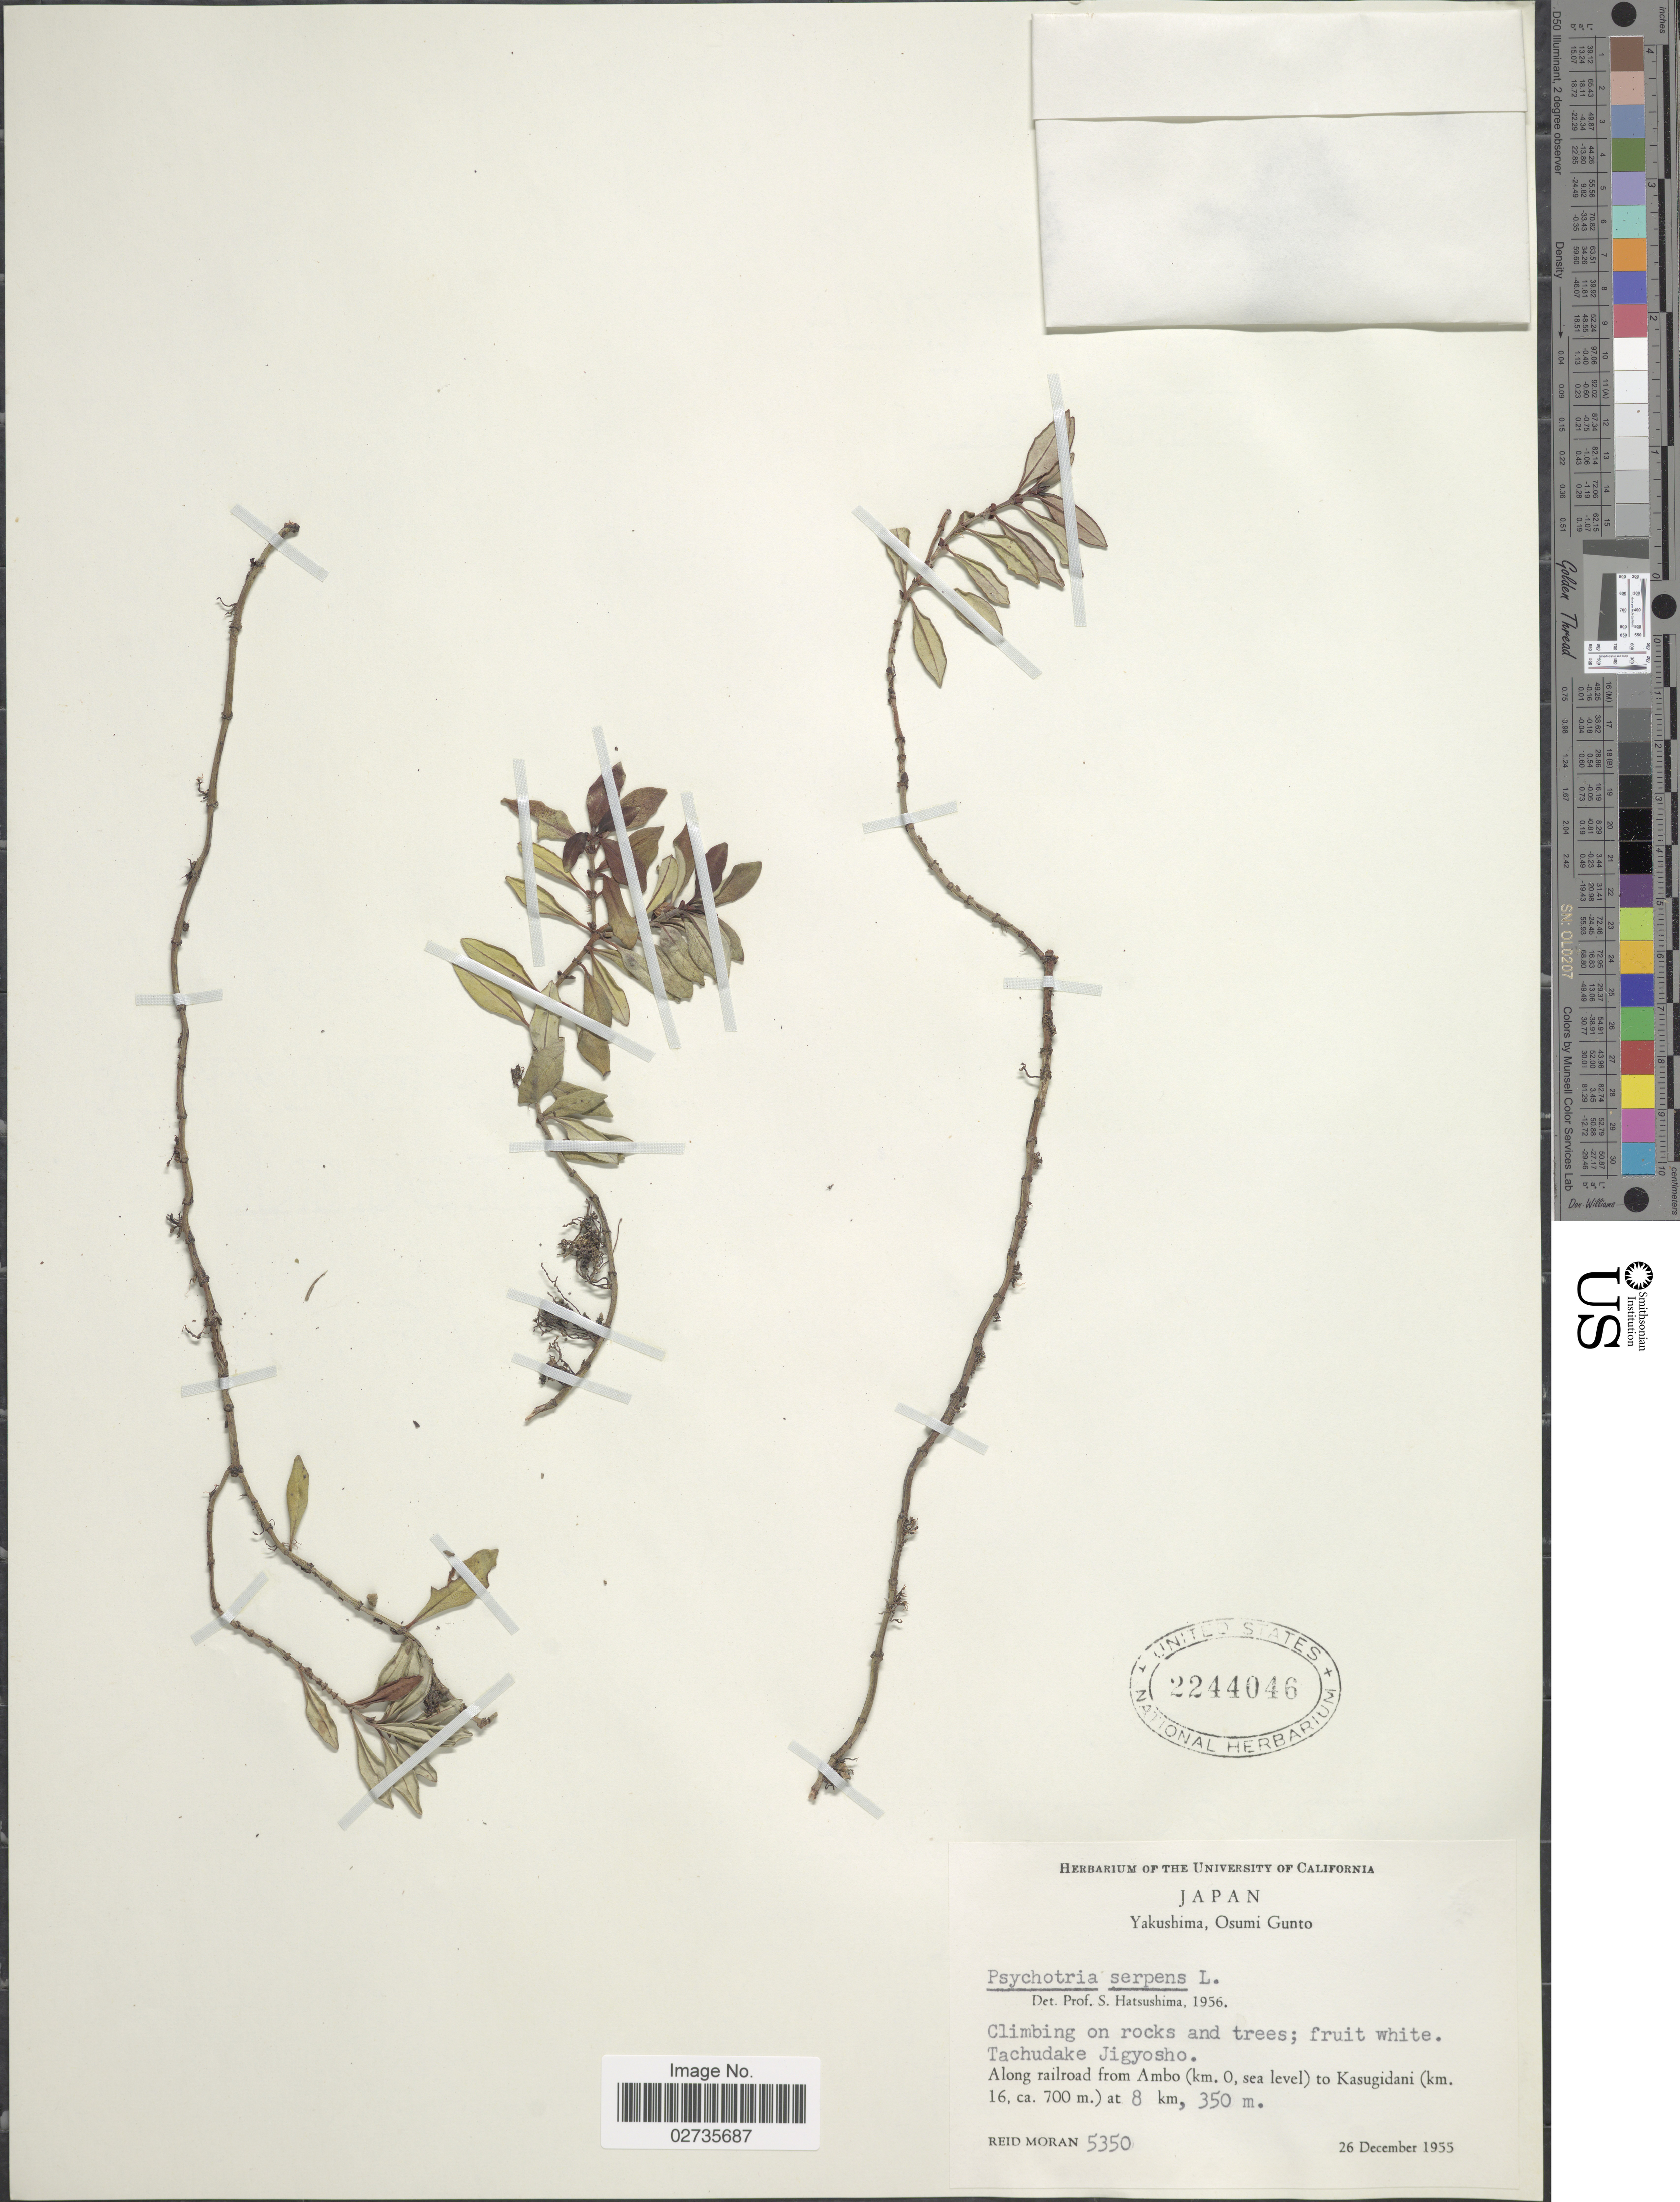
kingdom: Plantae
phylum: Tracheophyta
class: Magnoliopsida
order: Gentianales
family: Rubiaceae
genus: Psychotria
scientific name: Psychotria serpens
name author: L.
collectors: R. V. Moran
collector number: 5350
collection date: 1955-12-26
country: Japan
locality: Yakushima, Osumi Gunto, Climbing on rocks and trees; Tachudake Jigyosho, Along railroad from Ambo (km. 0, sea level) to Kasugidani (km 16, ca. 700 m) at 8 km.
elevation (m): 350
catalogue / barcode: US 2244046